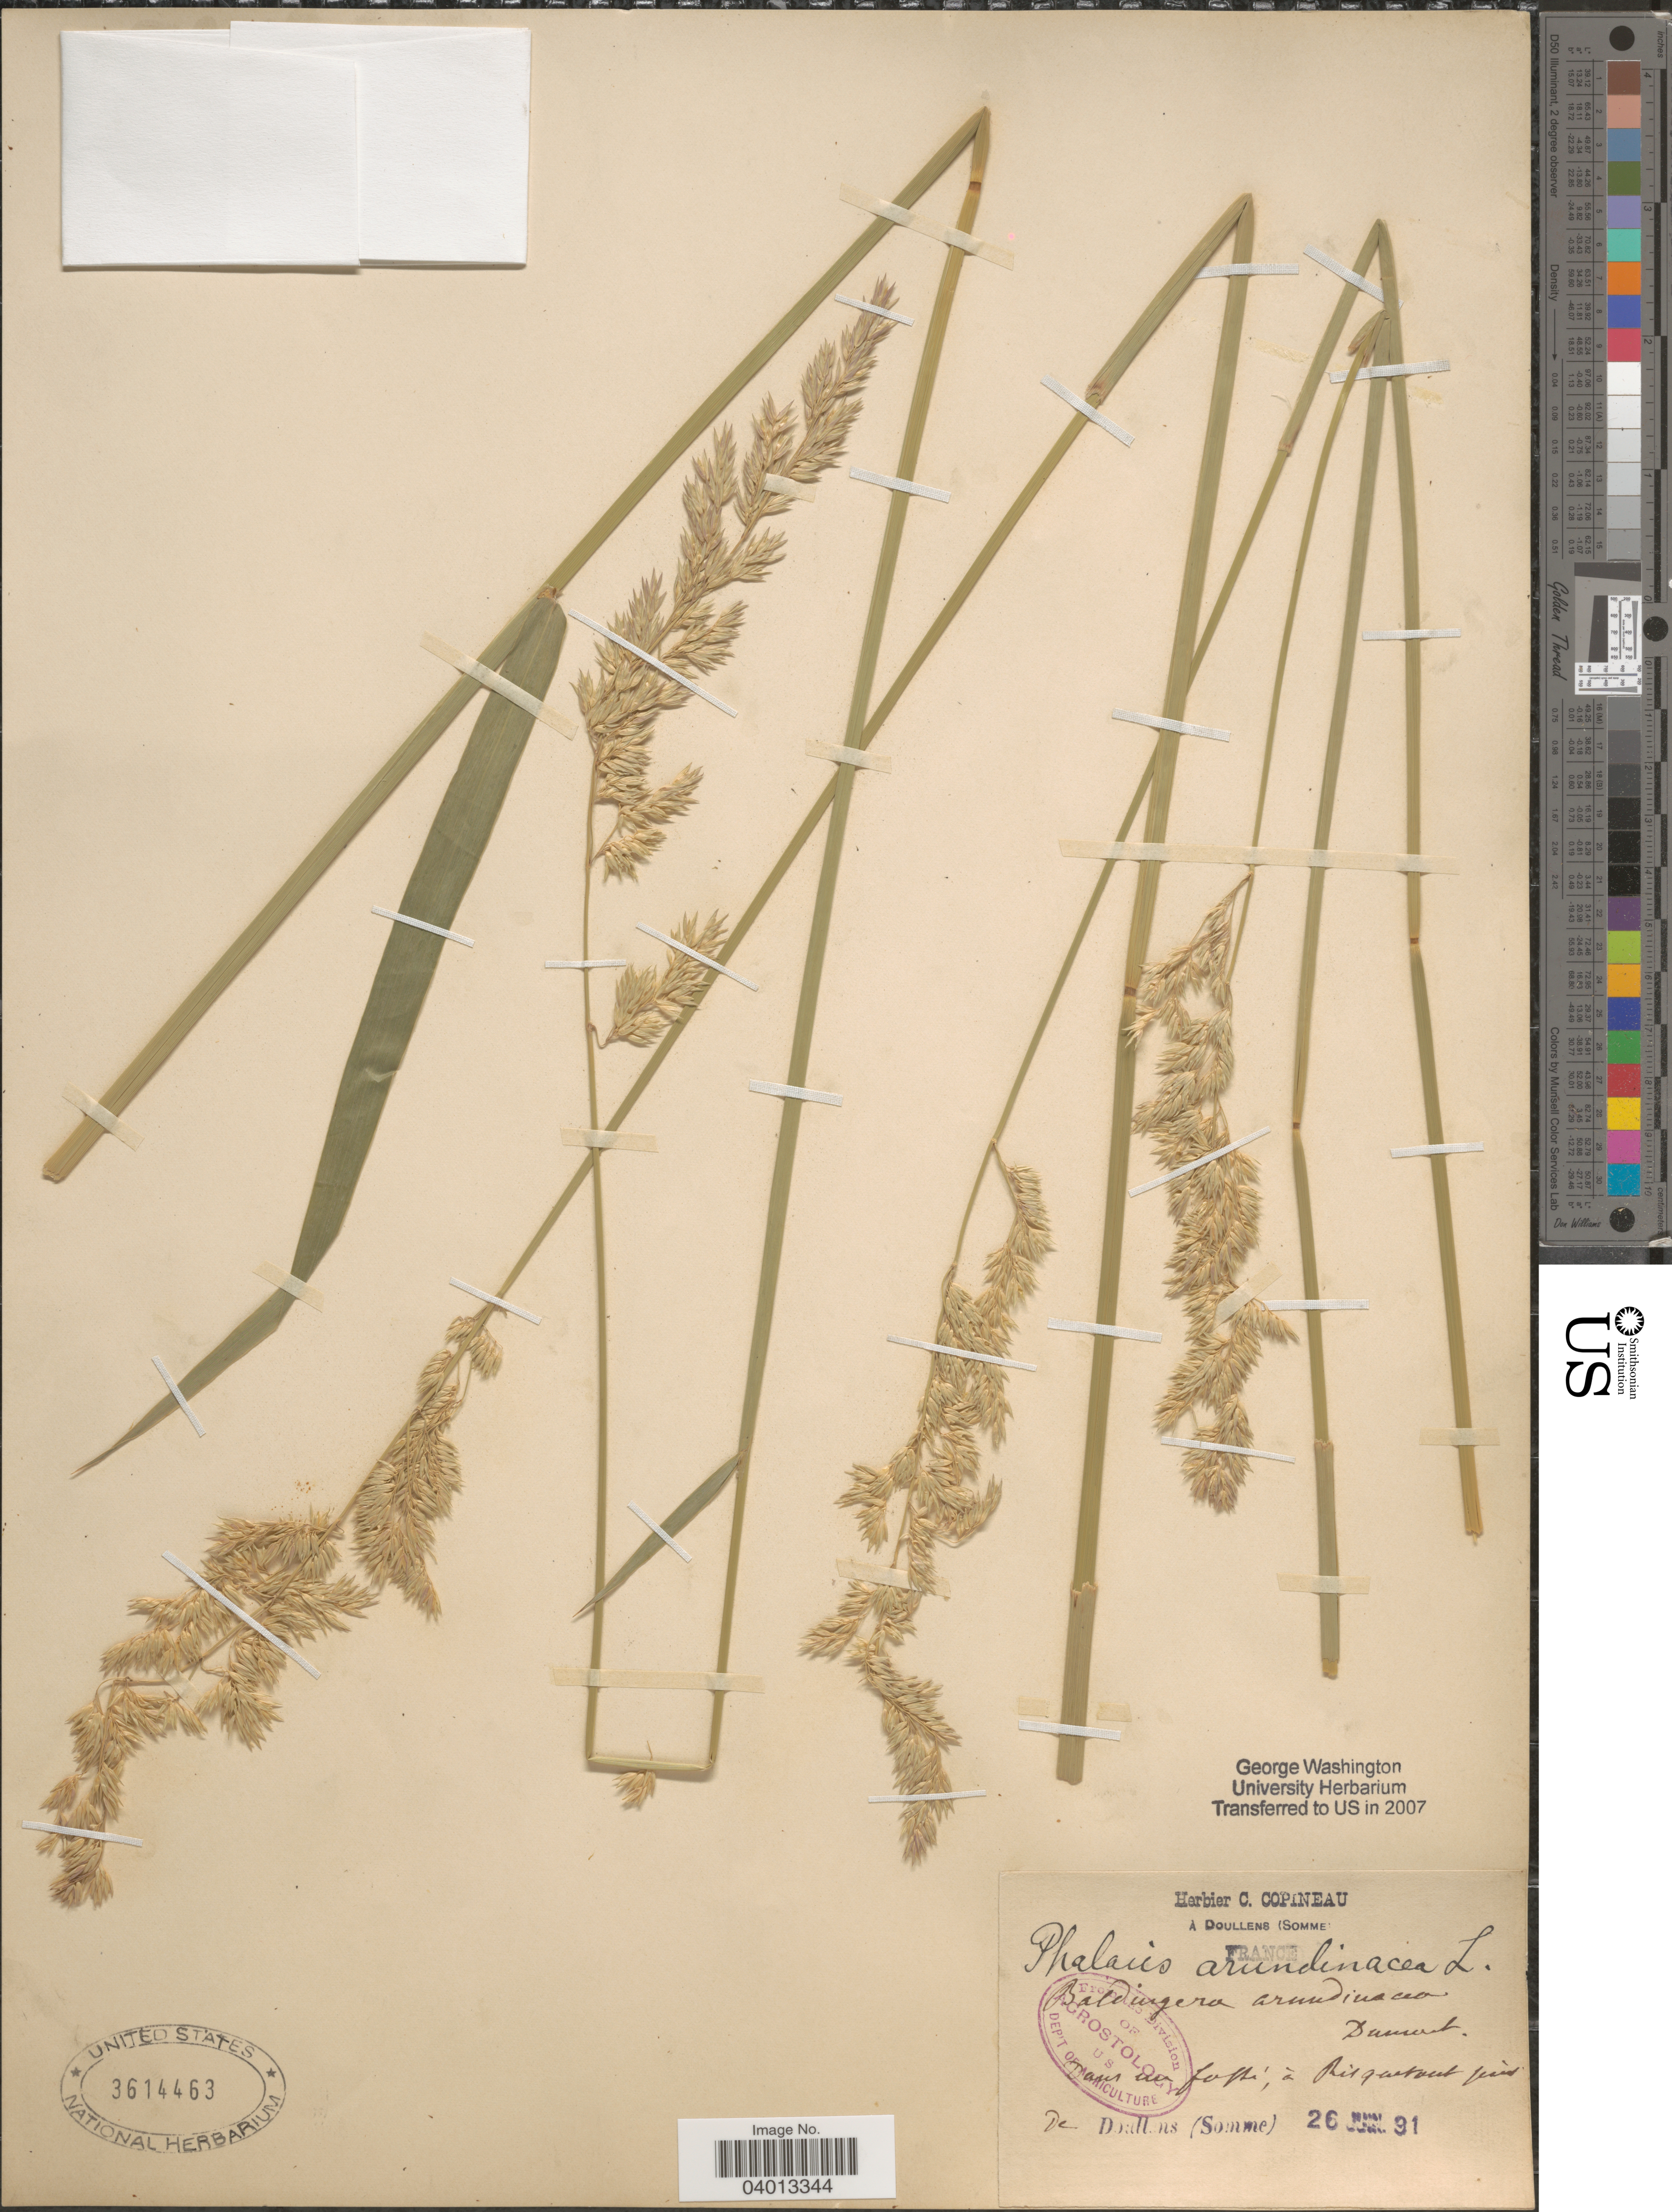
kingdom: Plantae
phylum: Tracheophyta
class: Liliopsida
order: Poales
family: Poaceae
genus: Phalaris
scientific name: Phalaris arundinacea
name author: L.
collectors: ex herb. C. Copineau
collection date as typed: Transcribed d/m/y: 26/6/91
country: France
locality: Dans un foltí, à Risqestout pines. [interpreted] De Doullens (Somme).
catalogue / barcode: US 3614463